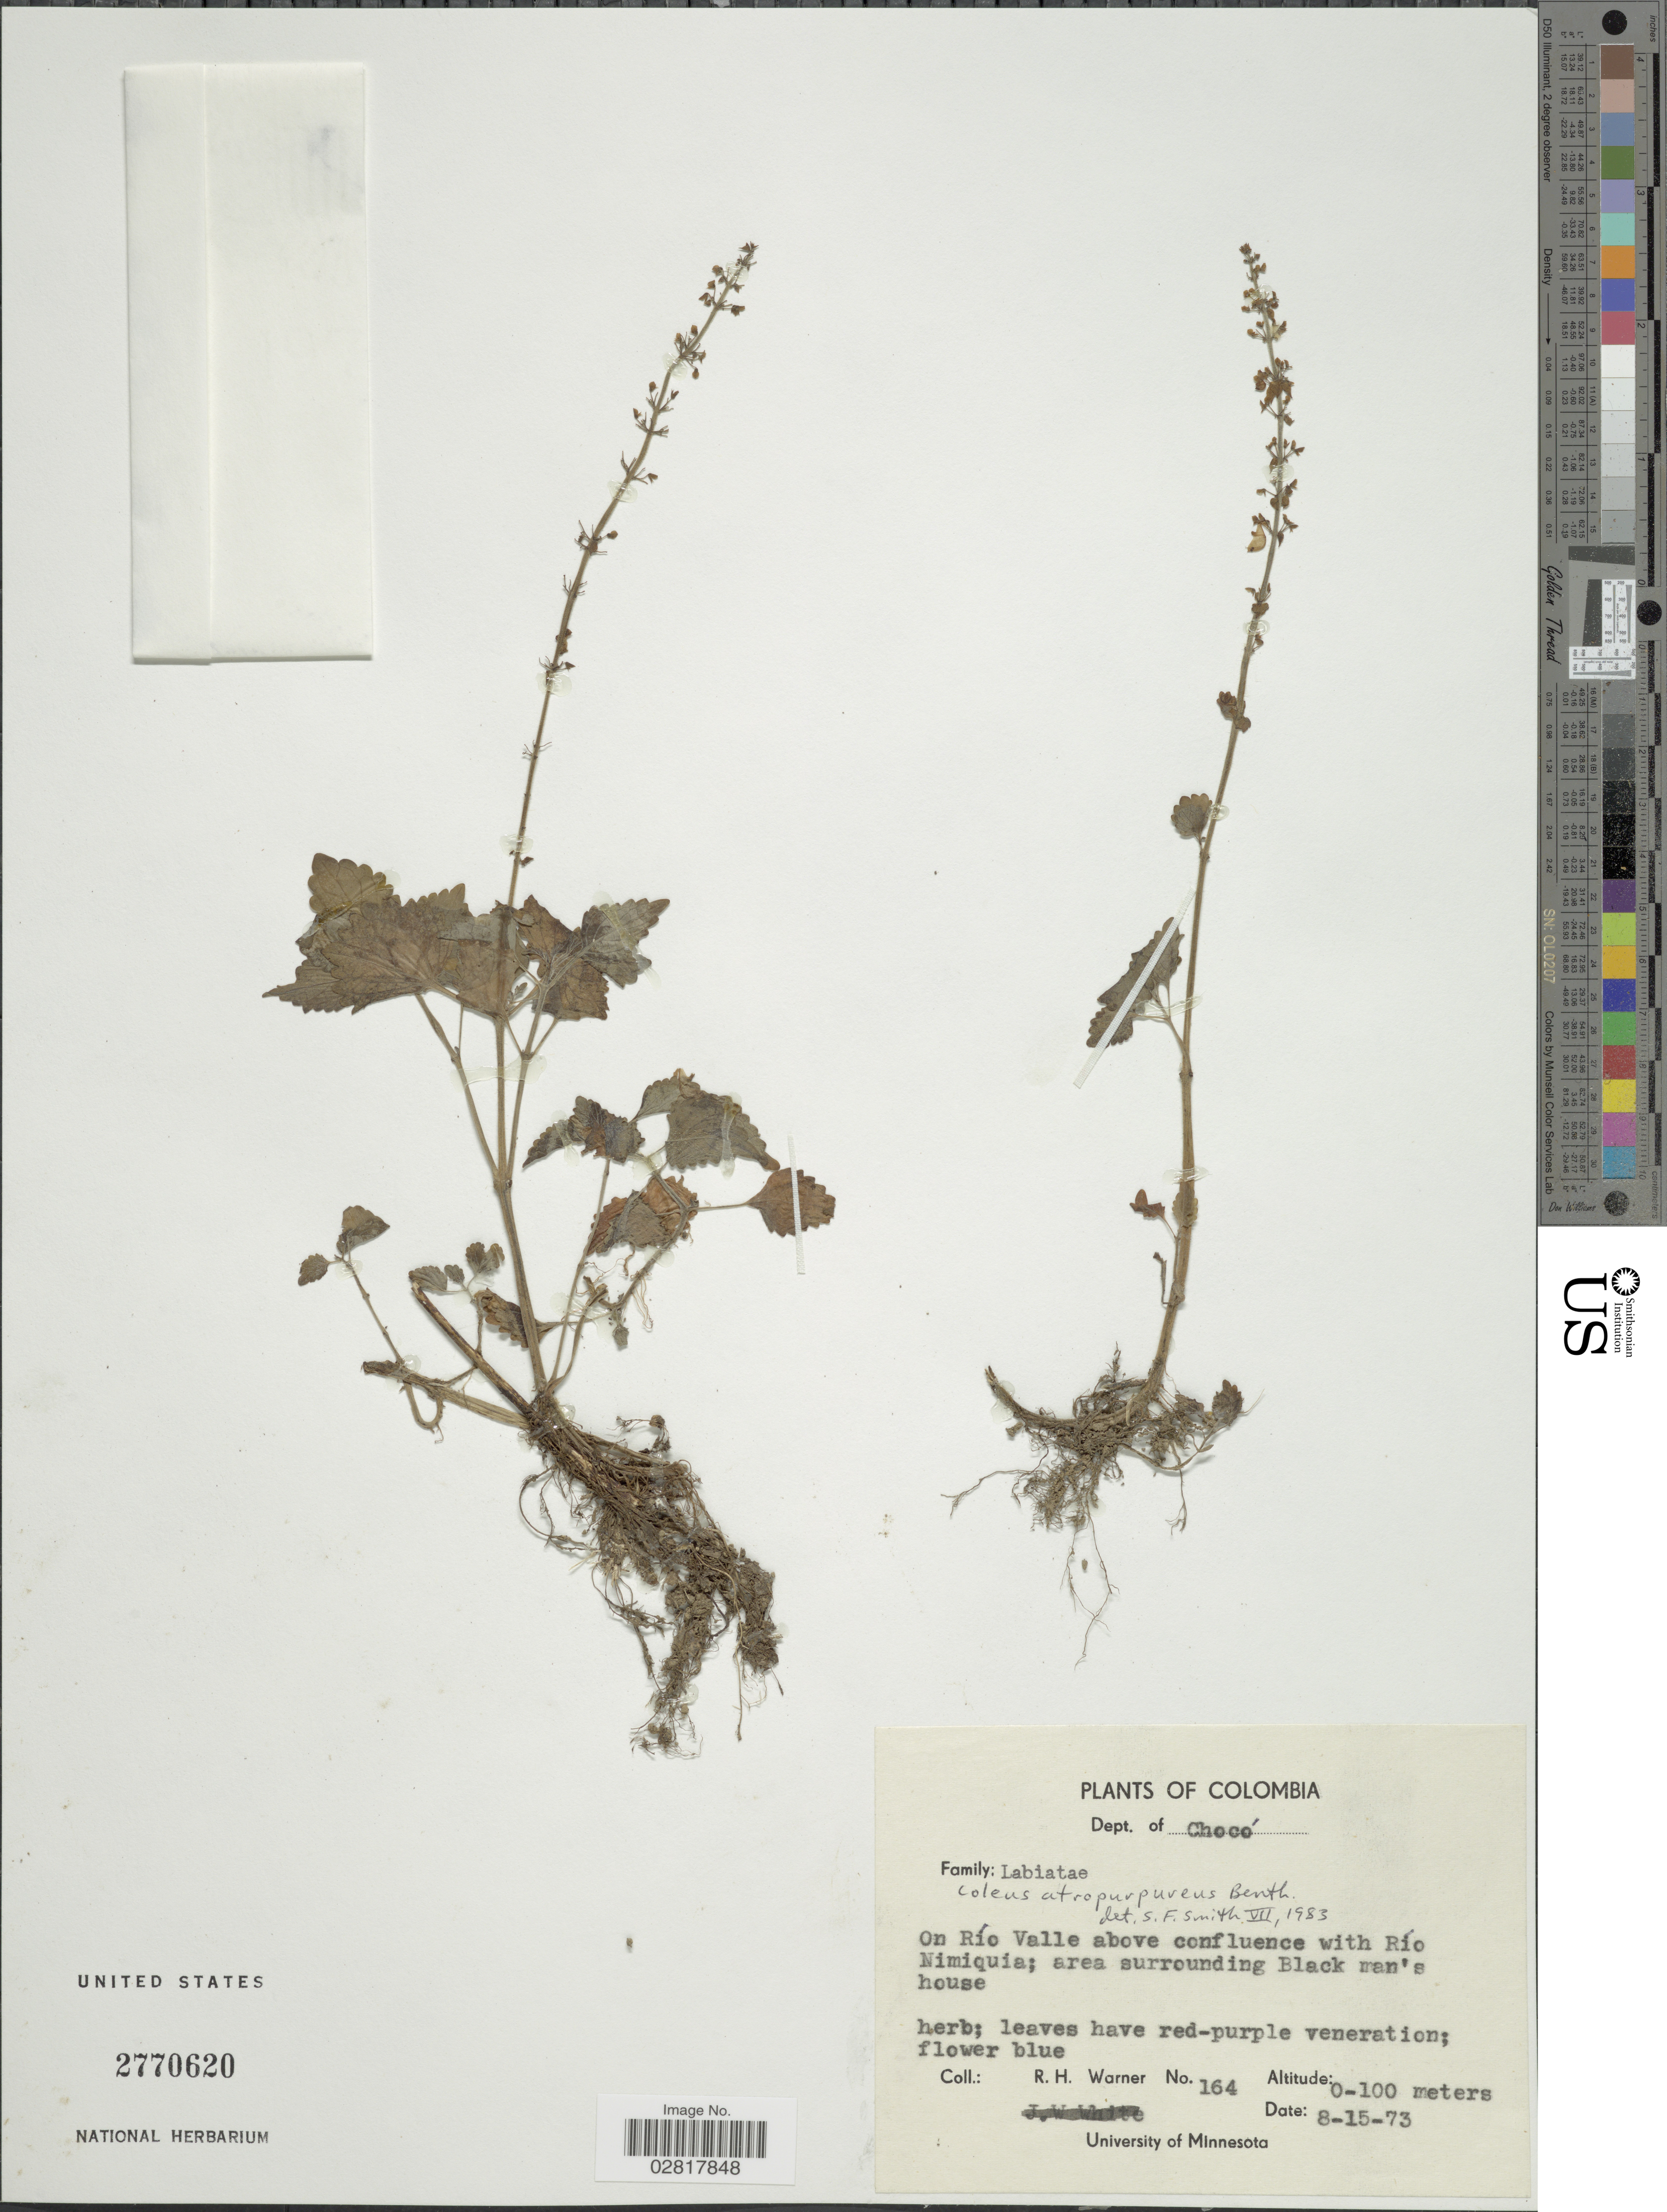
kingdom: Plantae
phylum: Tracheophyta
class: Magnoliopsida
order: Lamiales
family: Lamiaceae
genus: Plectranthus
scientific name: Plectranthus scutellarioides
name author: (L.) R. Br.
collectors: R. H. Warner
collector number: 164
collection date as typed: Transcribed d/m/y: 15/8/73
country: Colombia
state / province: Chocó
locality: Dept. of Chocó.On Río Valle above confluence with Río Nimiquia; area surrounding Black man's house.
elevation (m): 0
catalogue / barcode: US 2770620